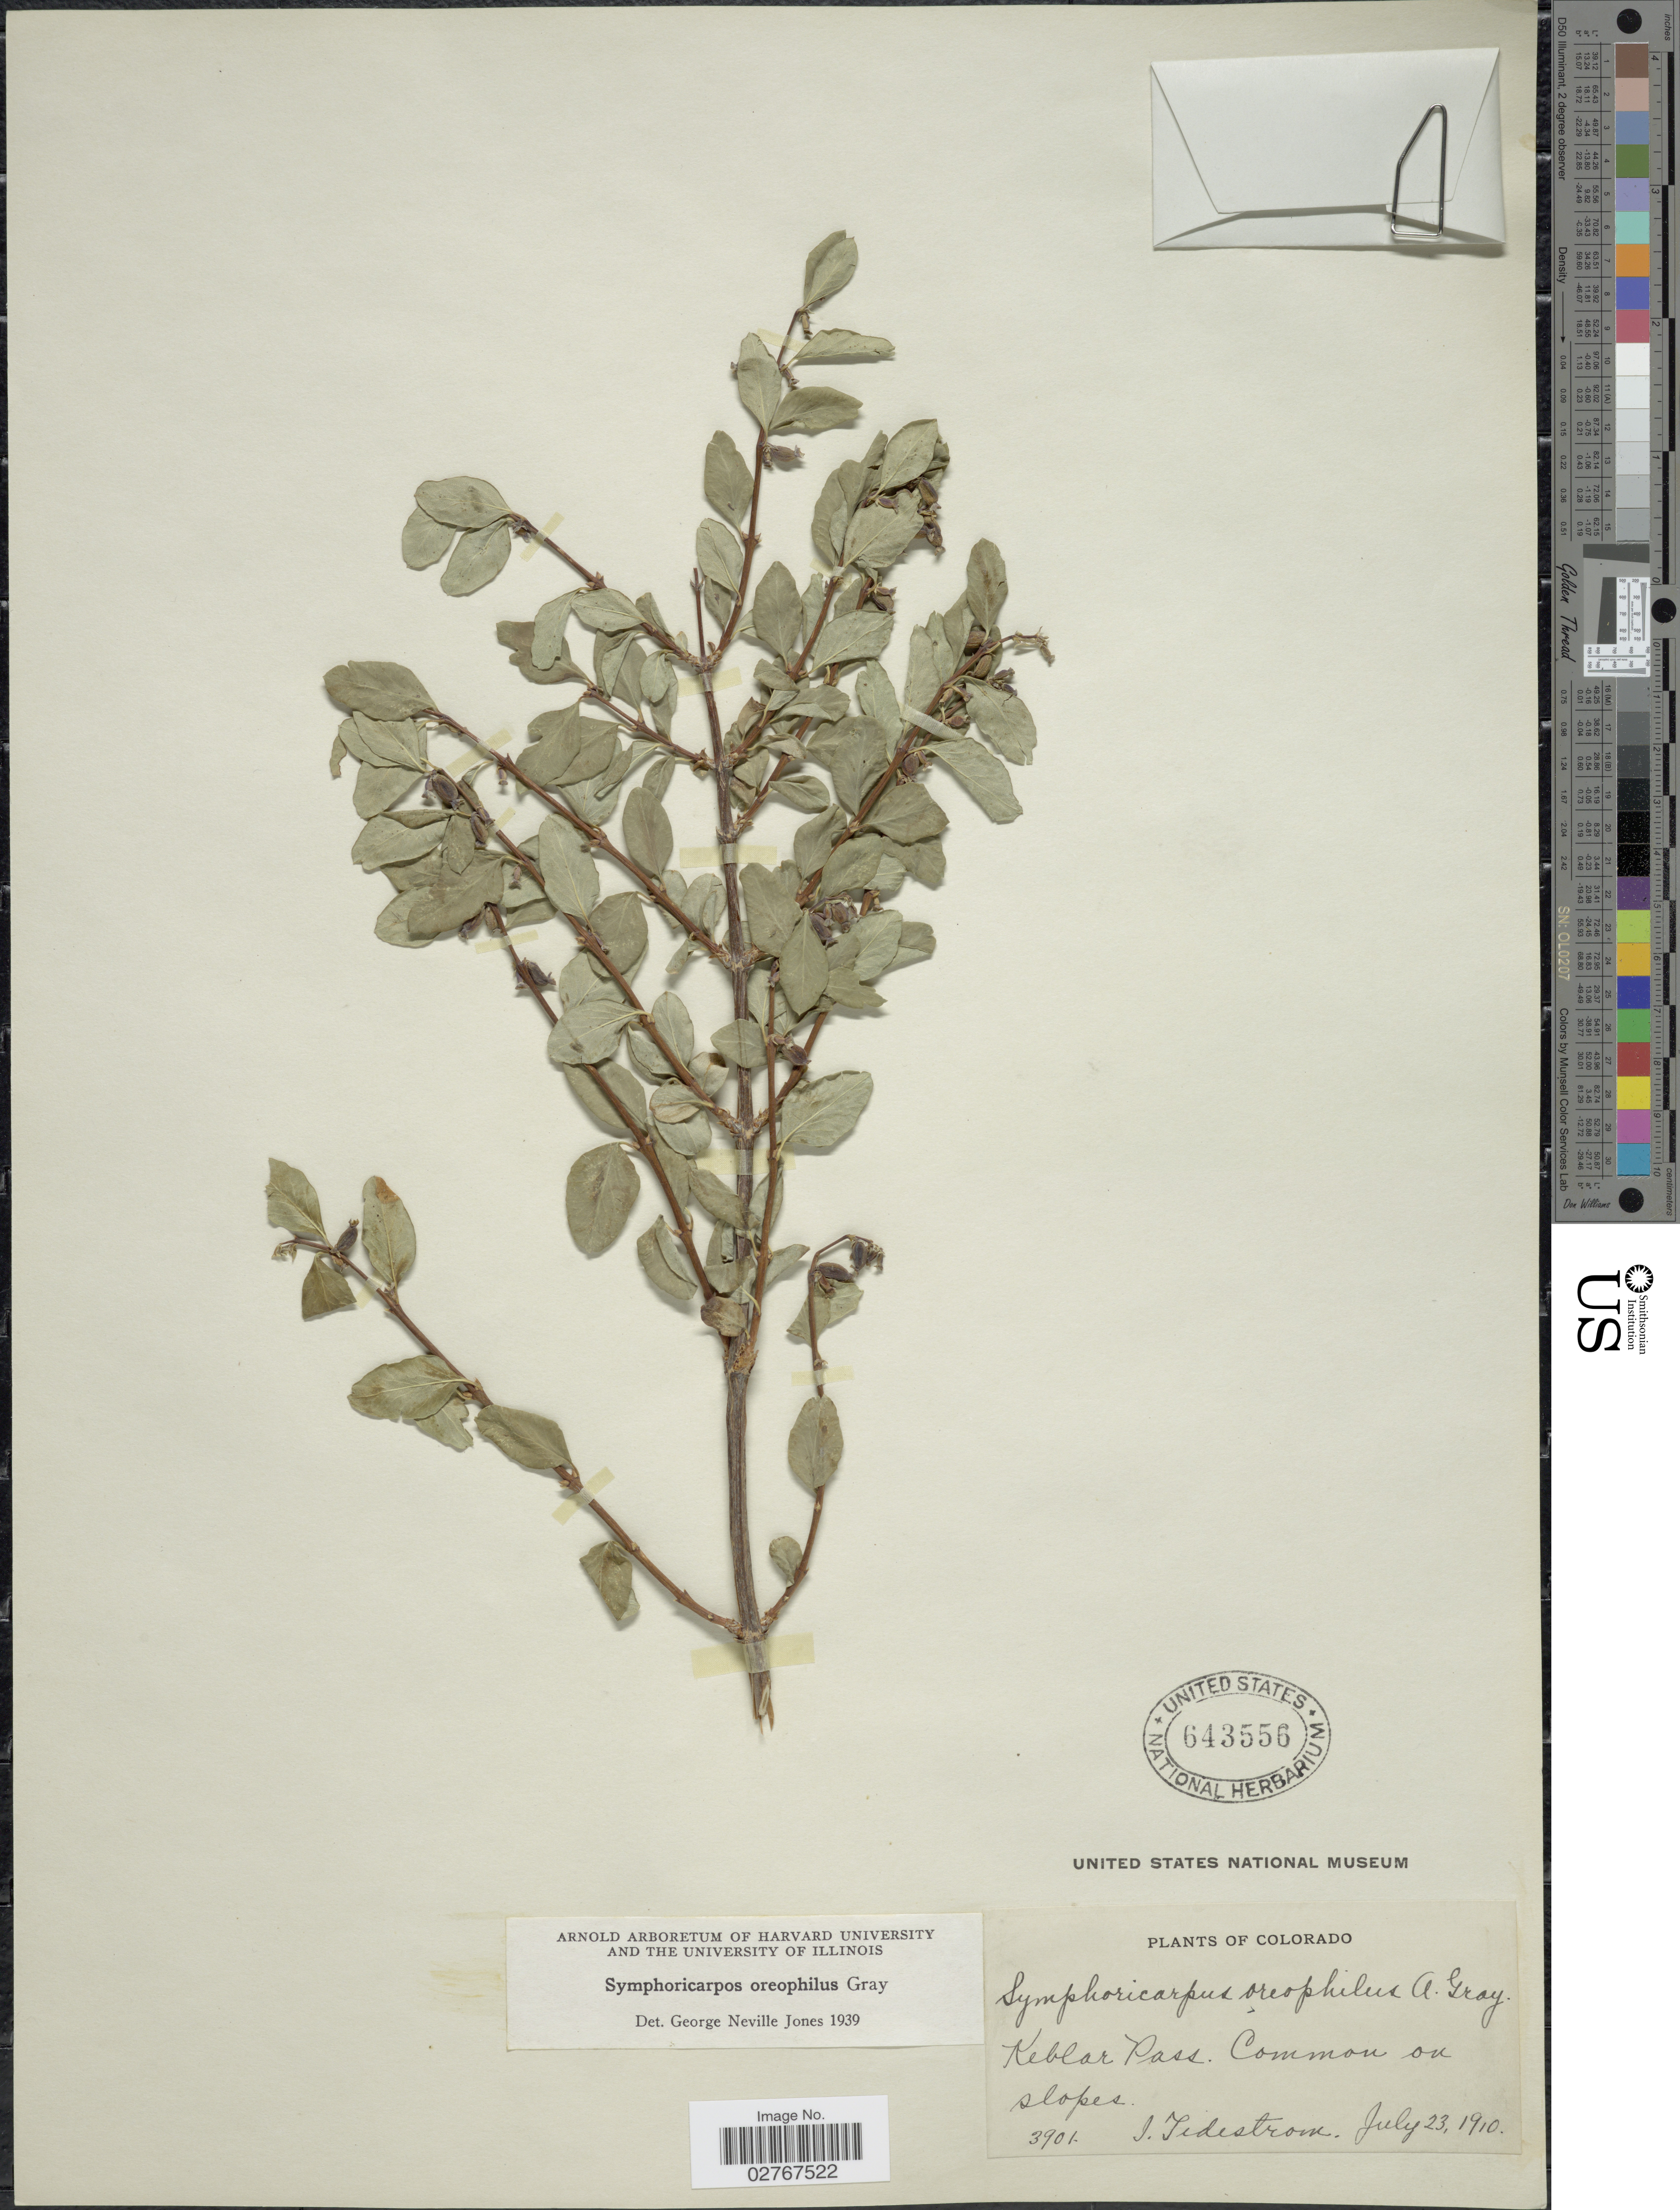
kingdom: Plantae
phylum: Tracheophyta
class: Magnoliopsida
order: Dipsacales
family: Caprifoliaceae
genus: Symphoricarpos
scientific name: Symphoricarpos oreophilus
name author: A. Gray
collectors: J. Tidestrom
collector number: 3901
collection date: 1910-07-23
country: United States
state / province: Colorado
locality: Keblar Pass, Common on slopes.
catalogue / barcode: US 643556